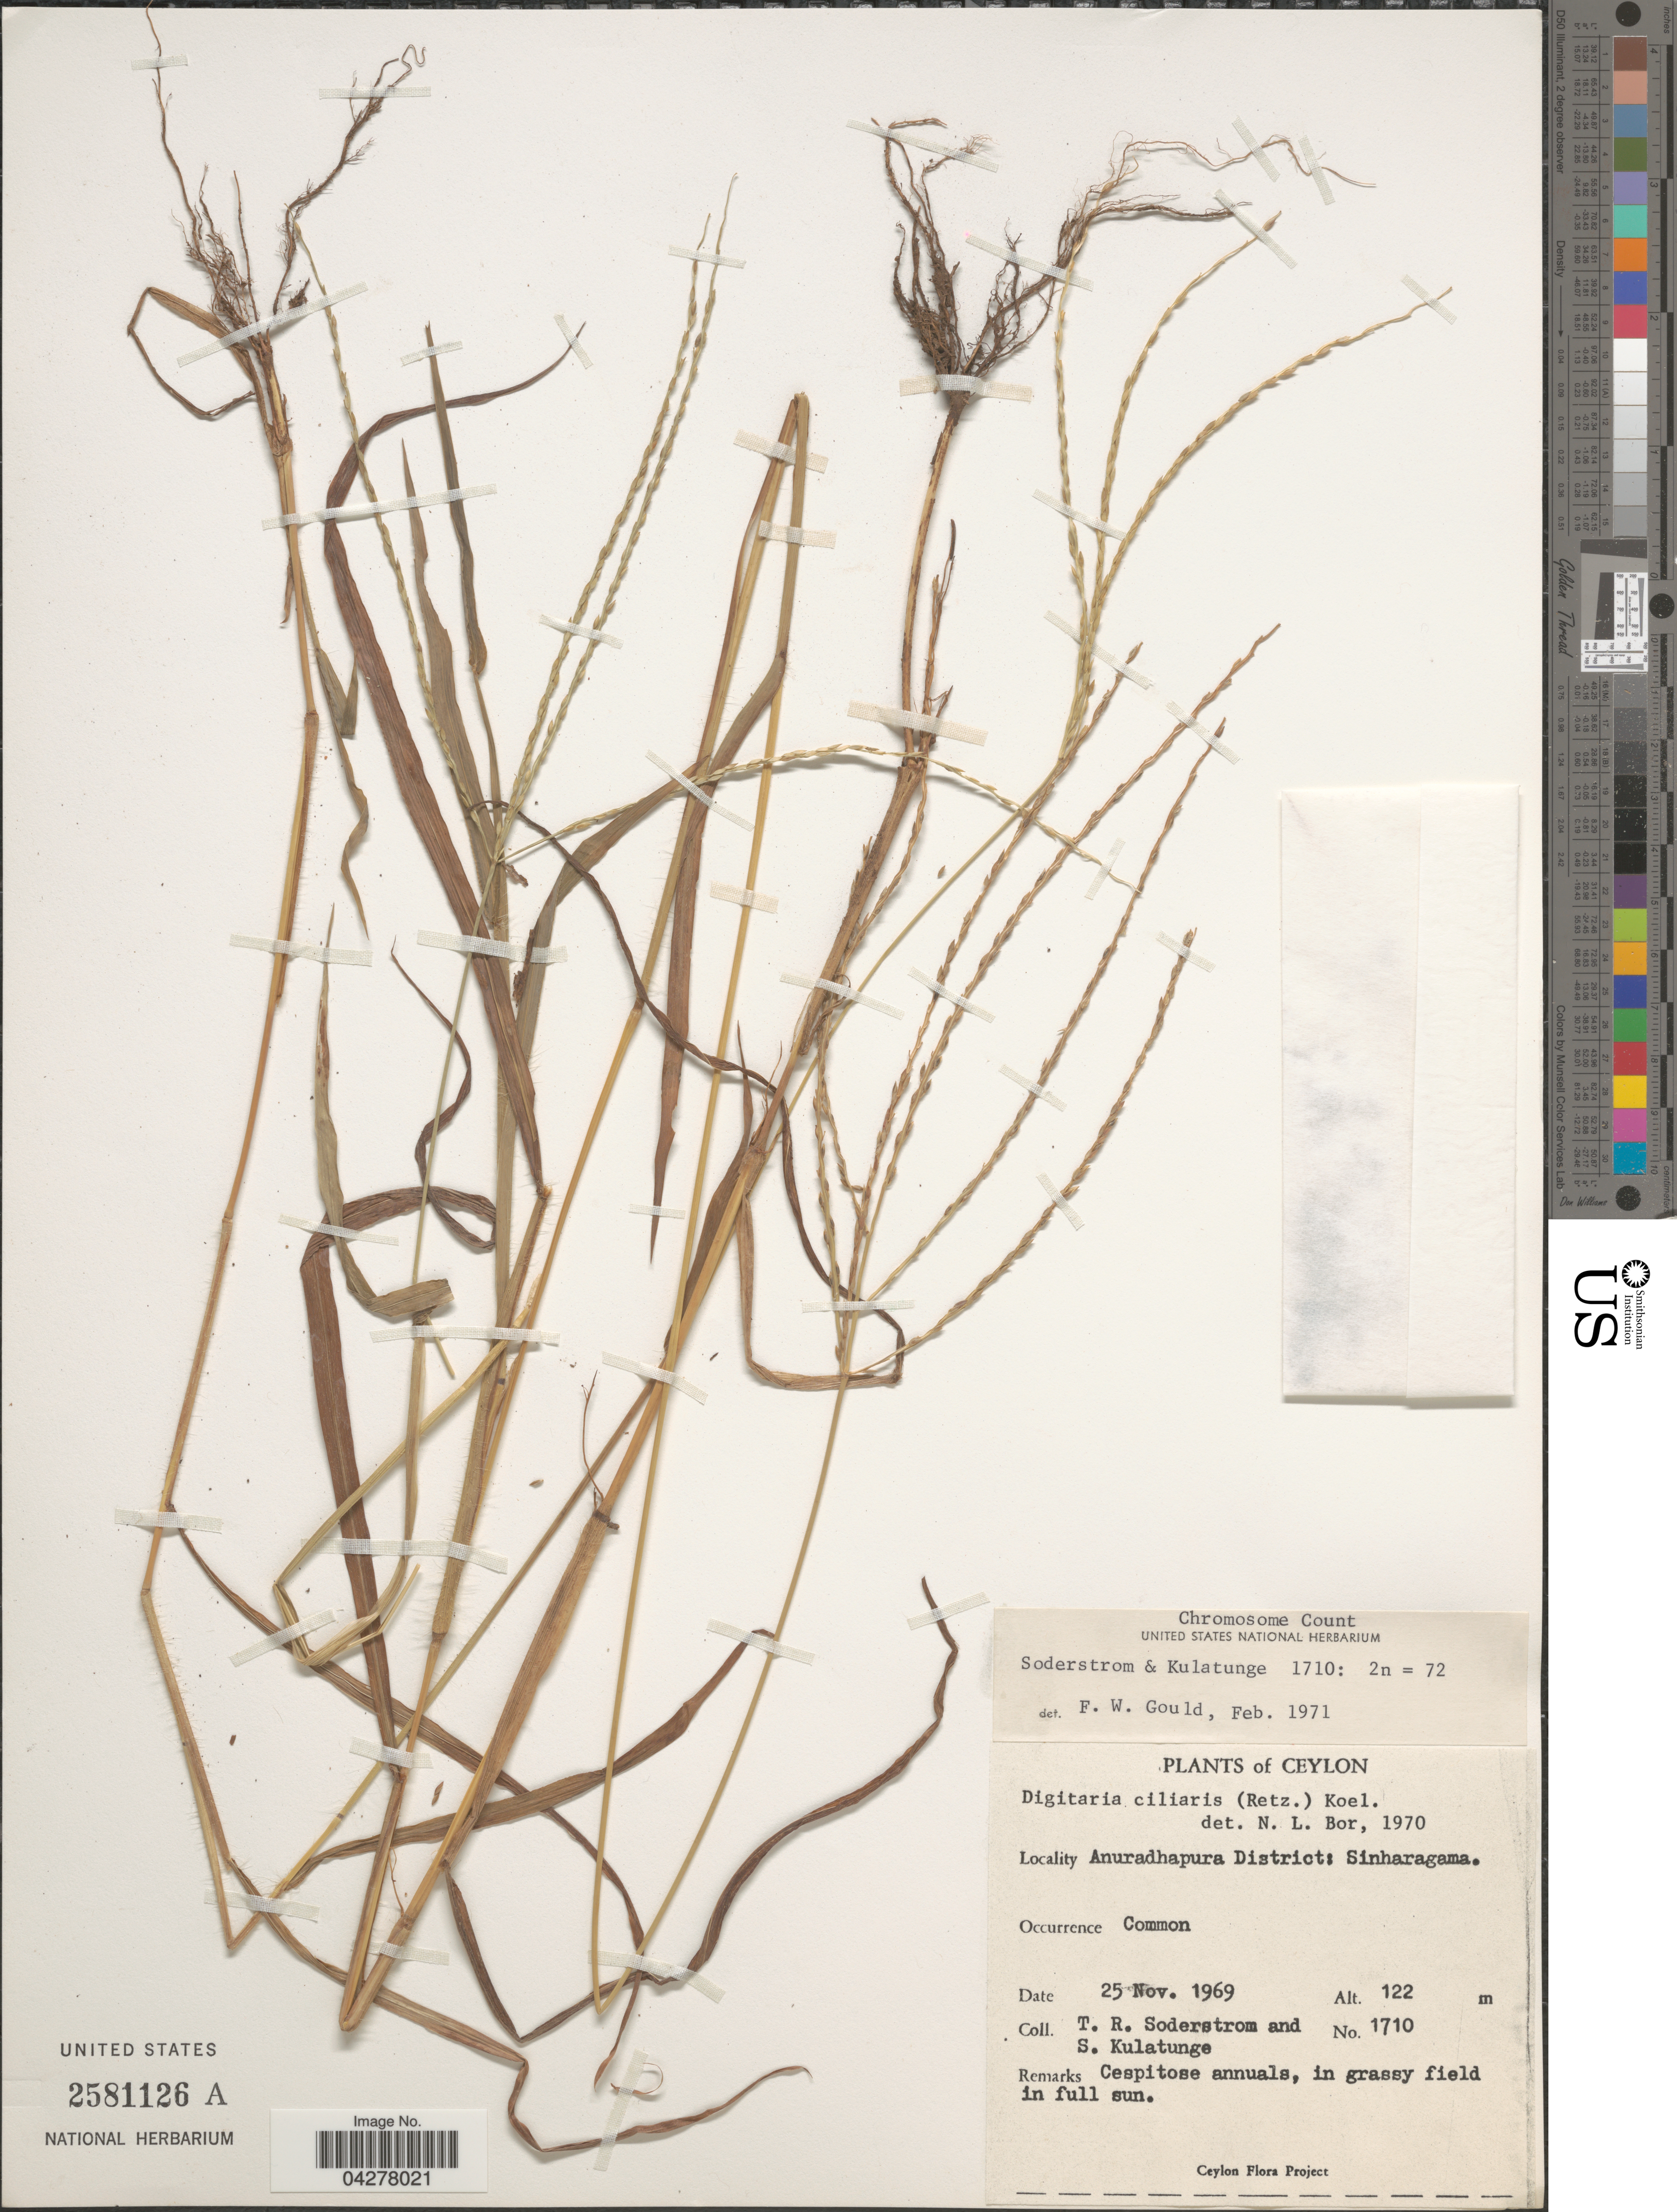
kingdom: Plantae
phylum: Tracheophyta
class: Liliopsida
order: Poales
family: Poaceae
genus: Digitaria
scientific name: Digitaria ciliaris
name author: (Retz.) Koeler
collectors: T. R. Soderstrom & S. Kulatunge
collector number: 1710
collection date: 1969-11-25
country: Sri Lanka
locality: Ceylon. Anuradhapura District: Sinharagama. Cespitose annuals, in grassy field in full sun.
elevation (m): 122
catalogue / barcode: US 2581126A